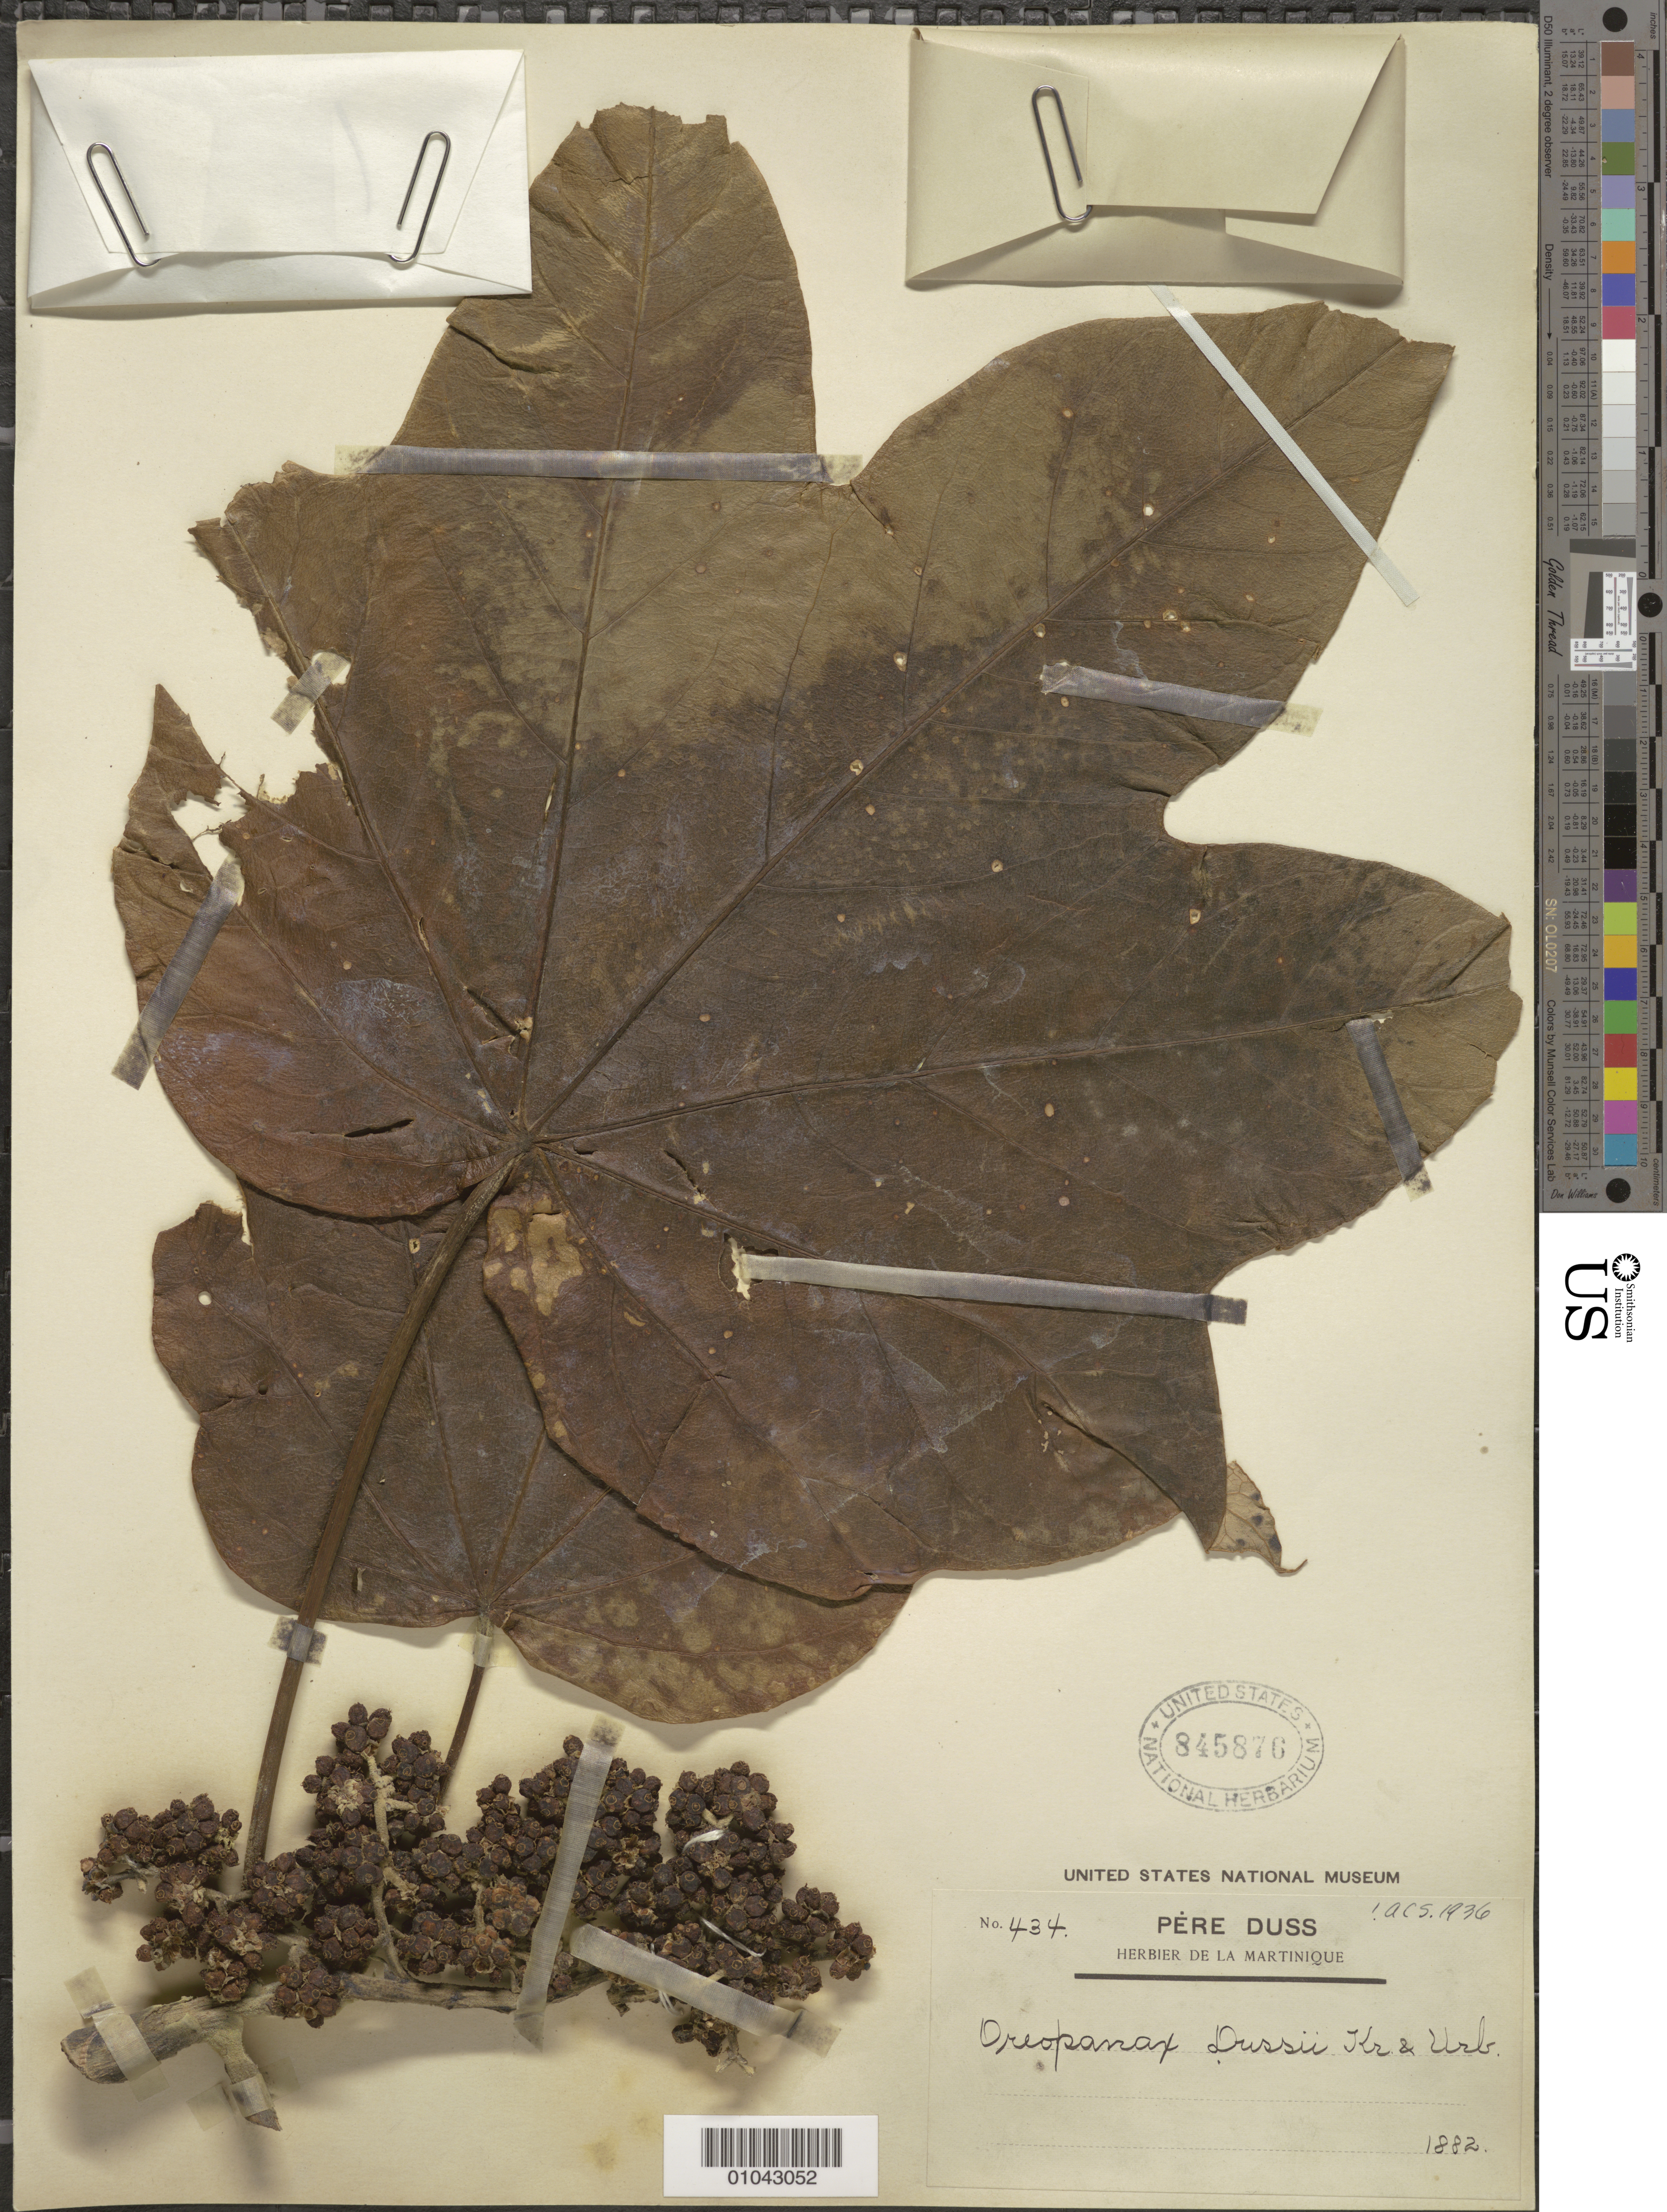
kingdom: Plantae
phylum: Tracheophyta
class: Magnoliopsida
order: Apiales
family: Araliaceae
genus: Oreopanax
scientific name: Oreopanax dussii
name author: Krug & Urb. ex Duss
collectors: Père Duss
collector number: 434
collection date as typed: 1882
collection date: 1882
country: Martinique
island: Martinique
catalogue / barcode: US 845876